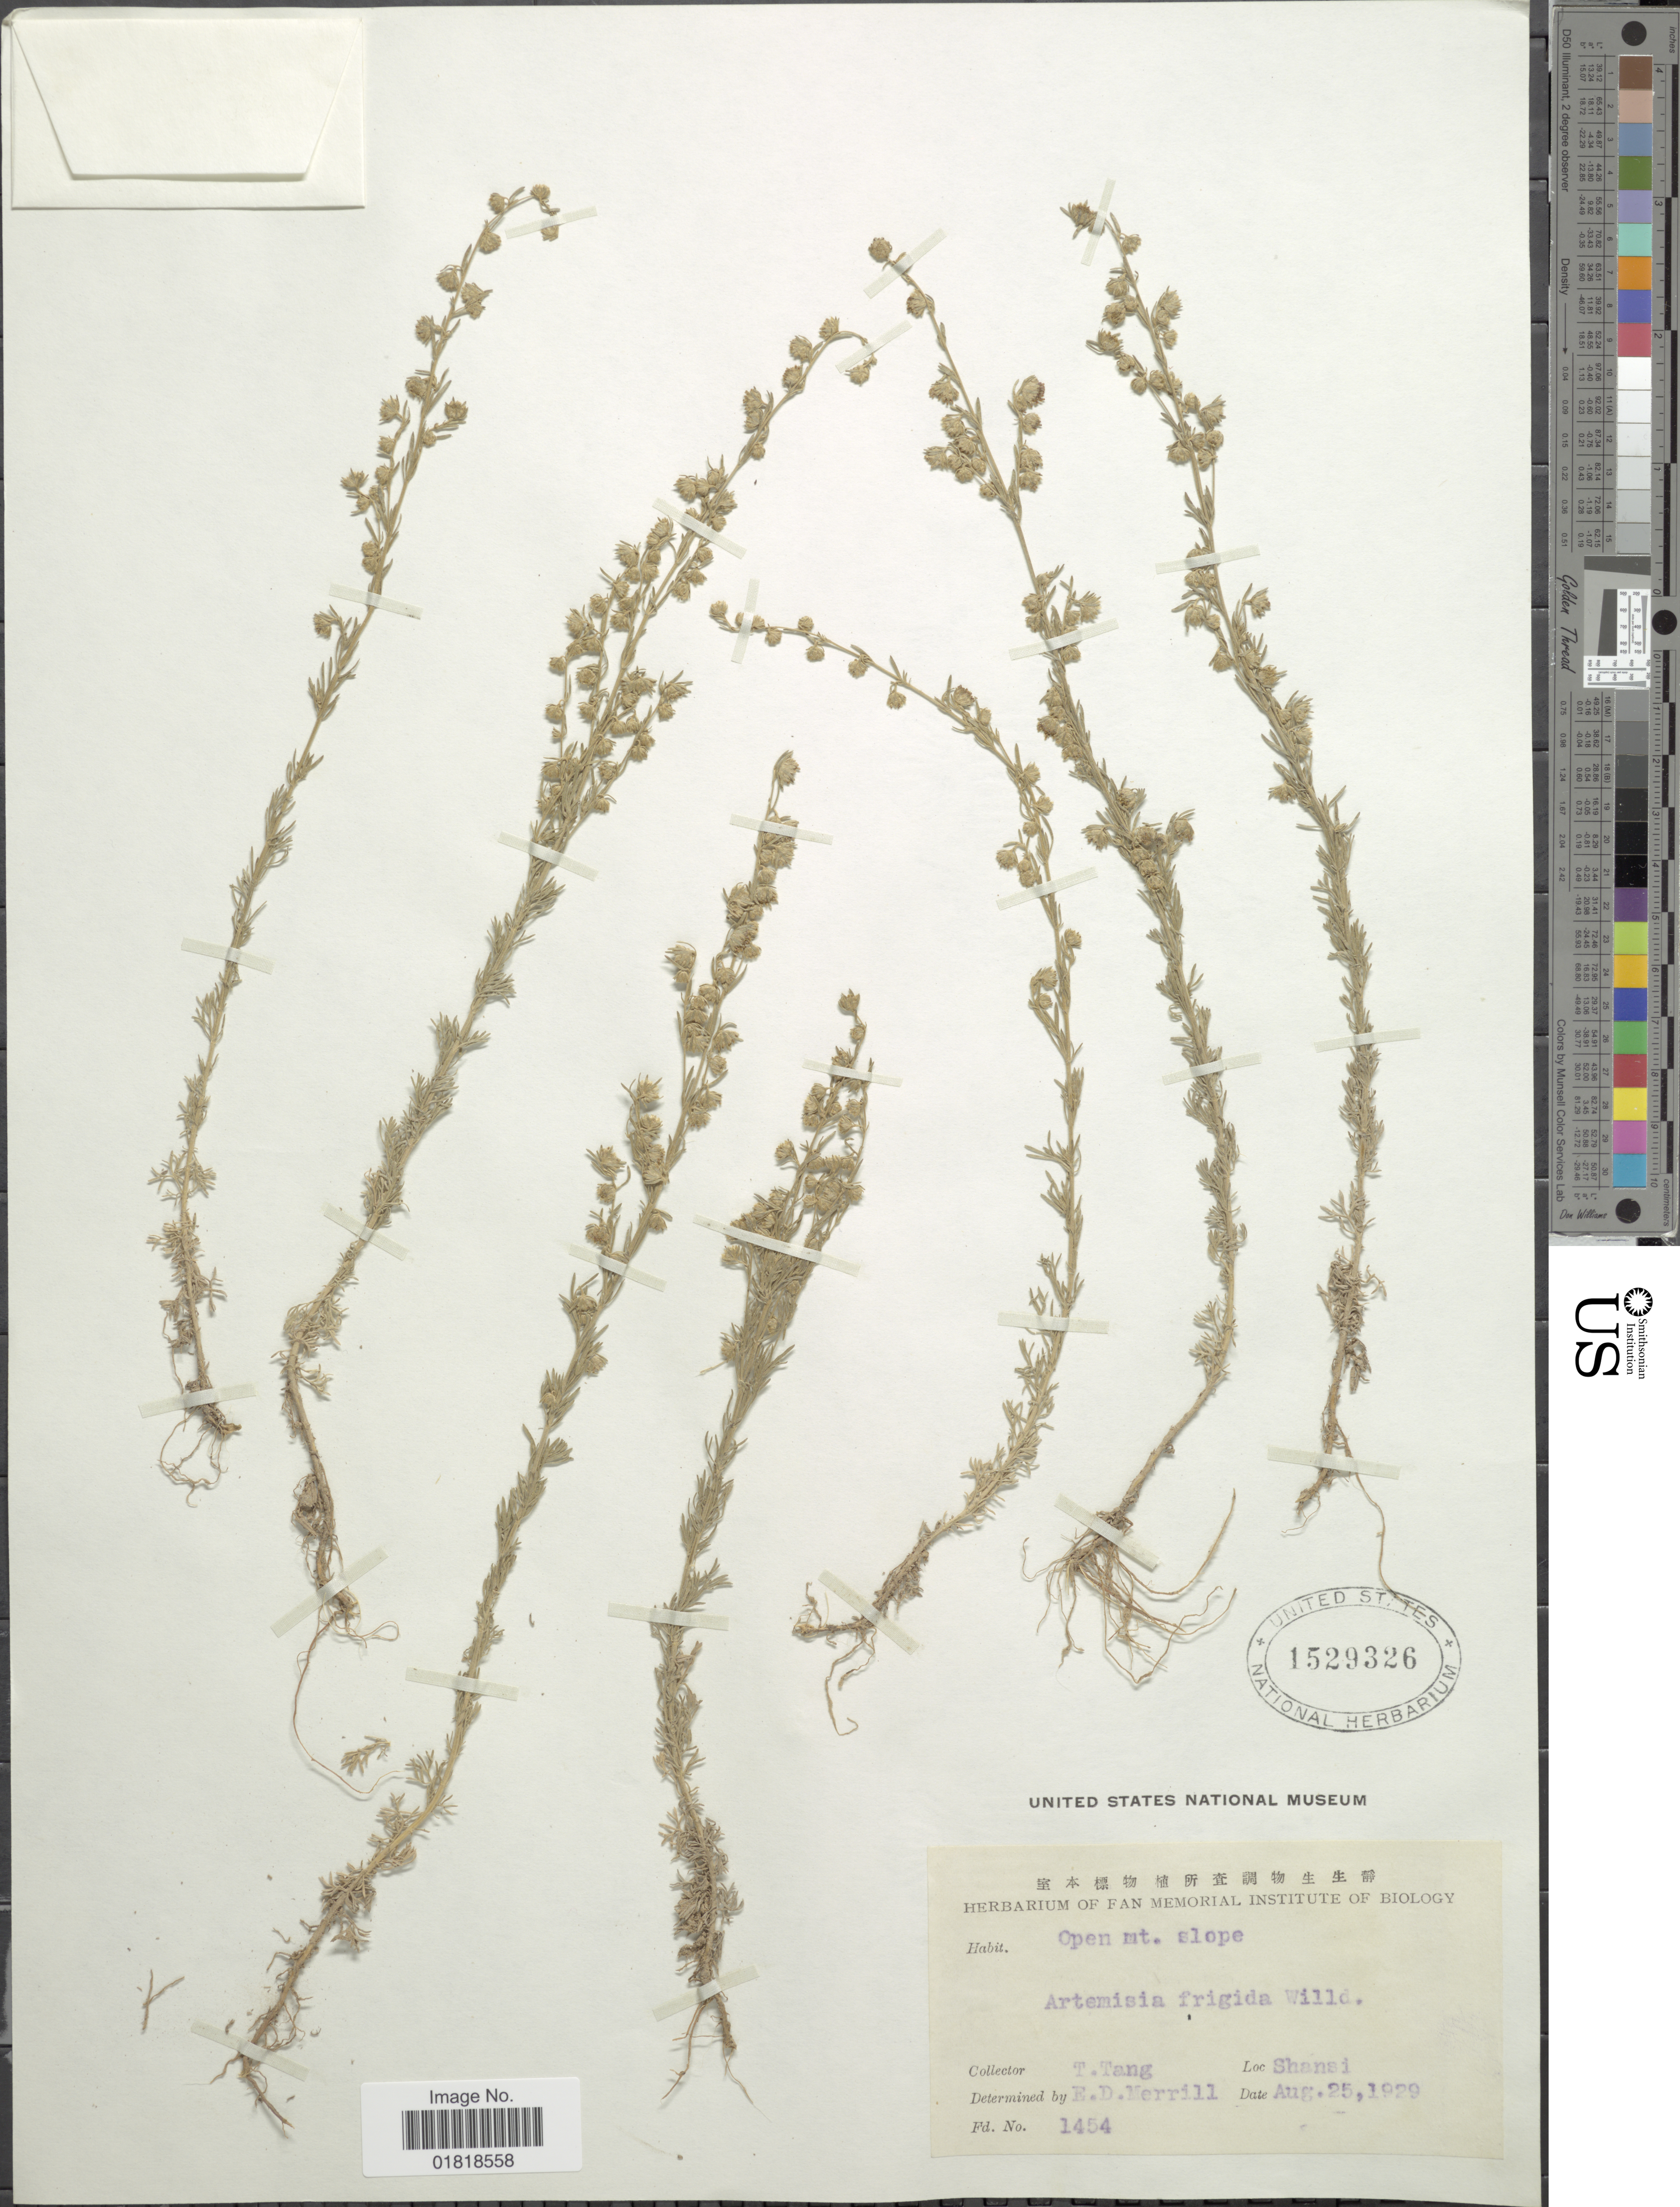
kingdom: Plantae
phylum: Tracheophyta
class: Magnoliopsida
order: Asterales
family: Asteraceae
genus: Artemisia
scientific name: Artemisia frigida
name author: Willd.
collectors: T. Tang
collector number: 1454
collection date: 1929-08-25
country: China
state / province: Shanxi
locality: Shhansi, open mt. slope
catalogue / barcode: US 1529326